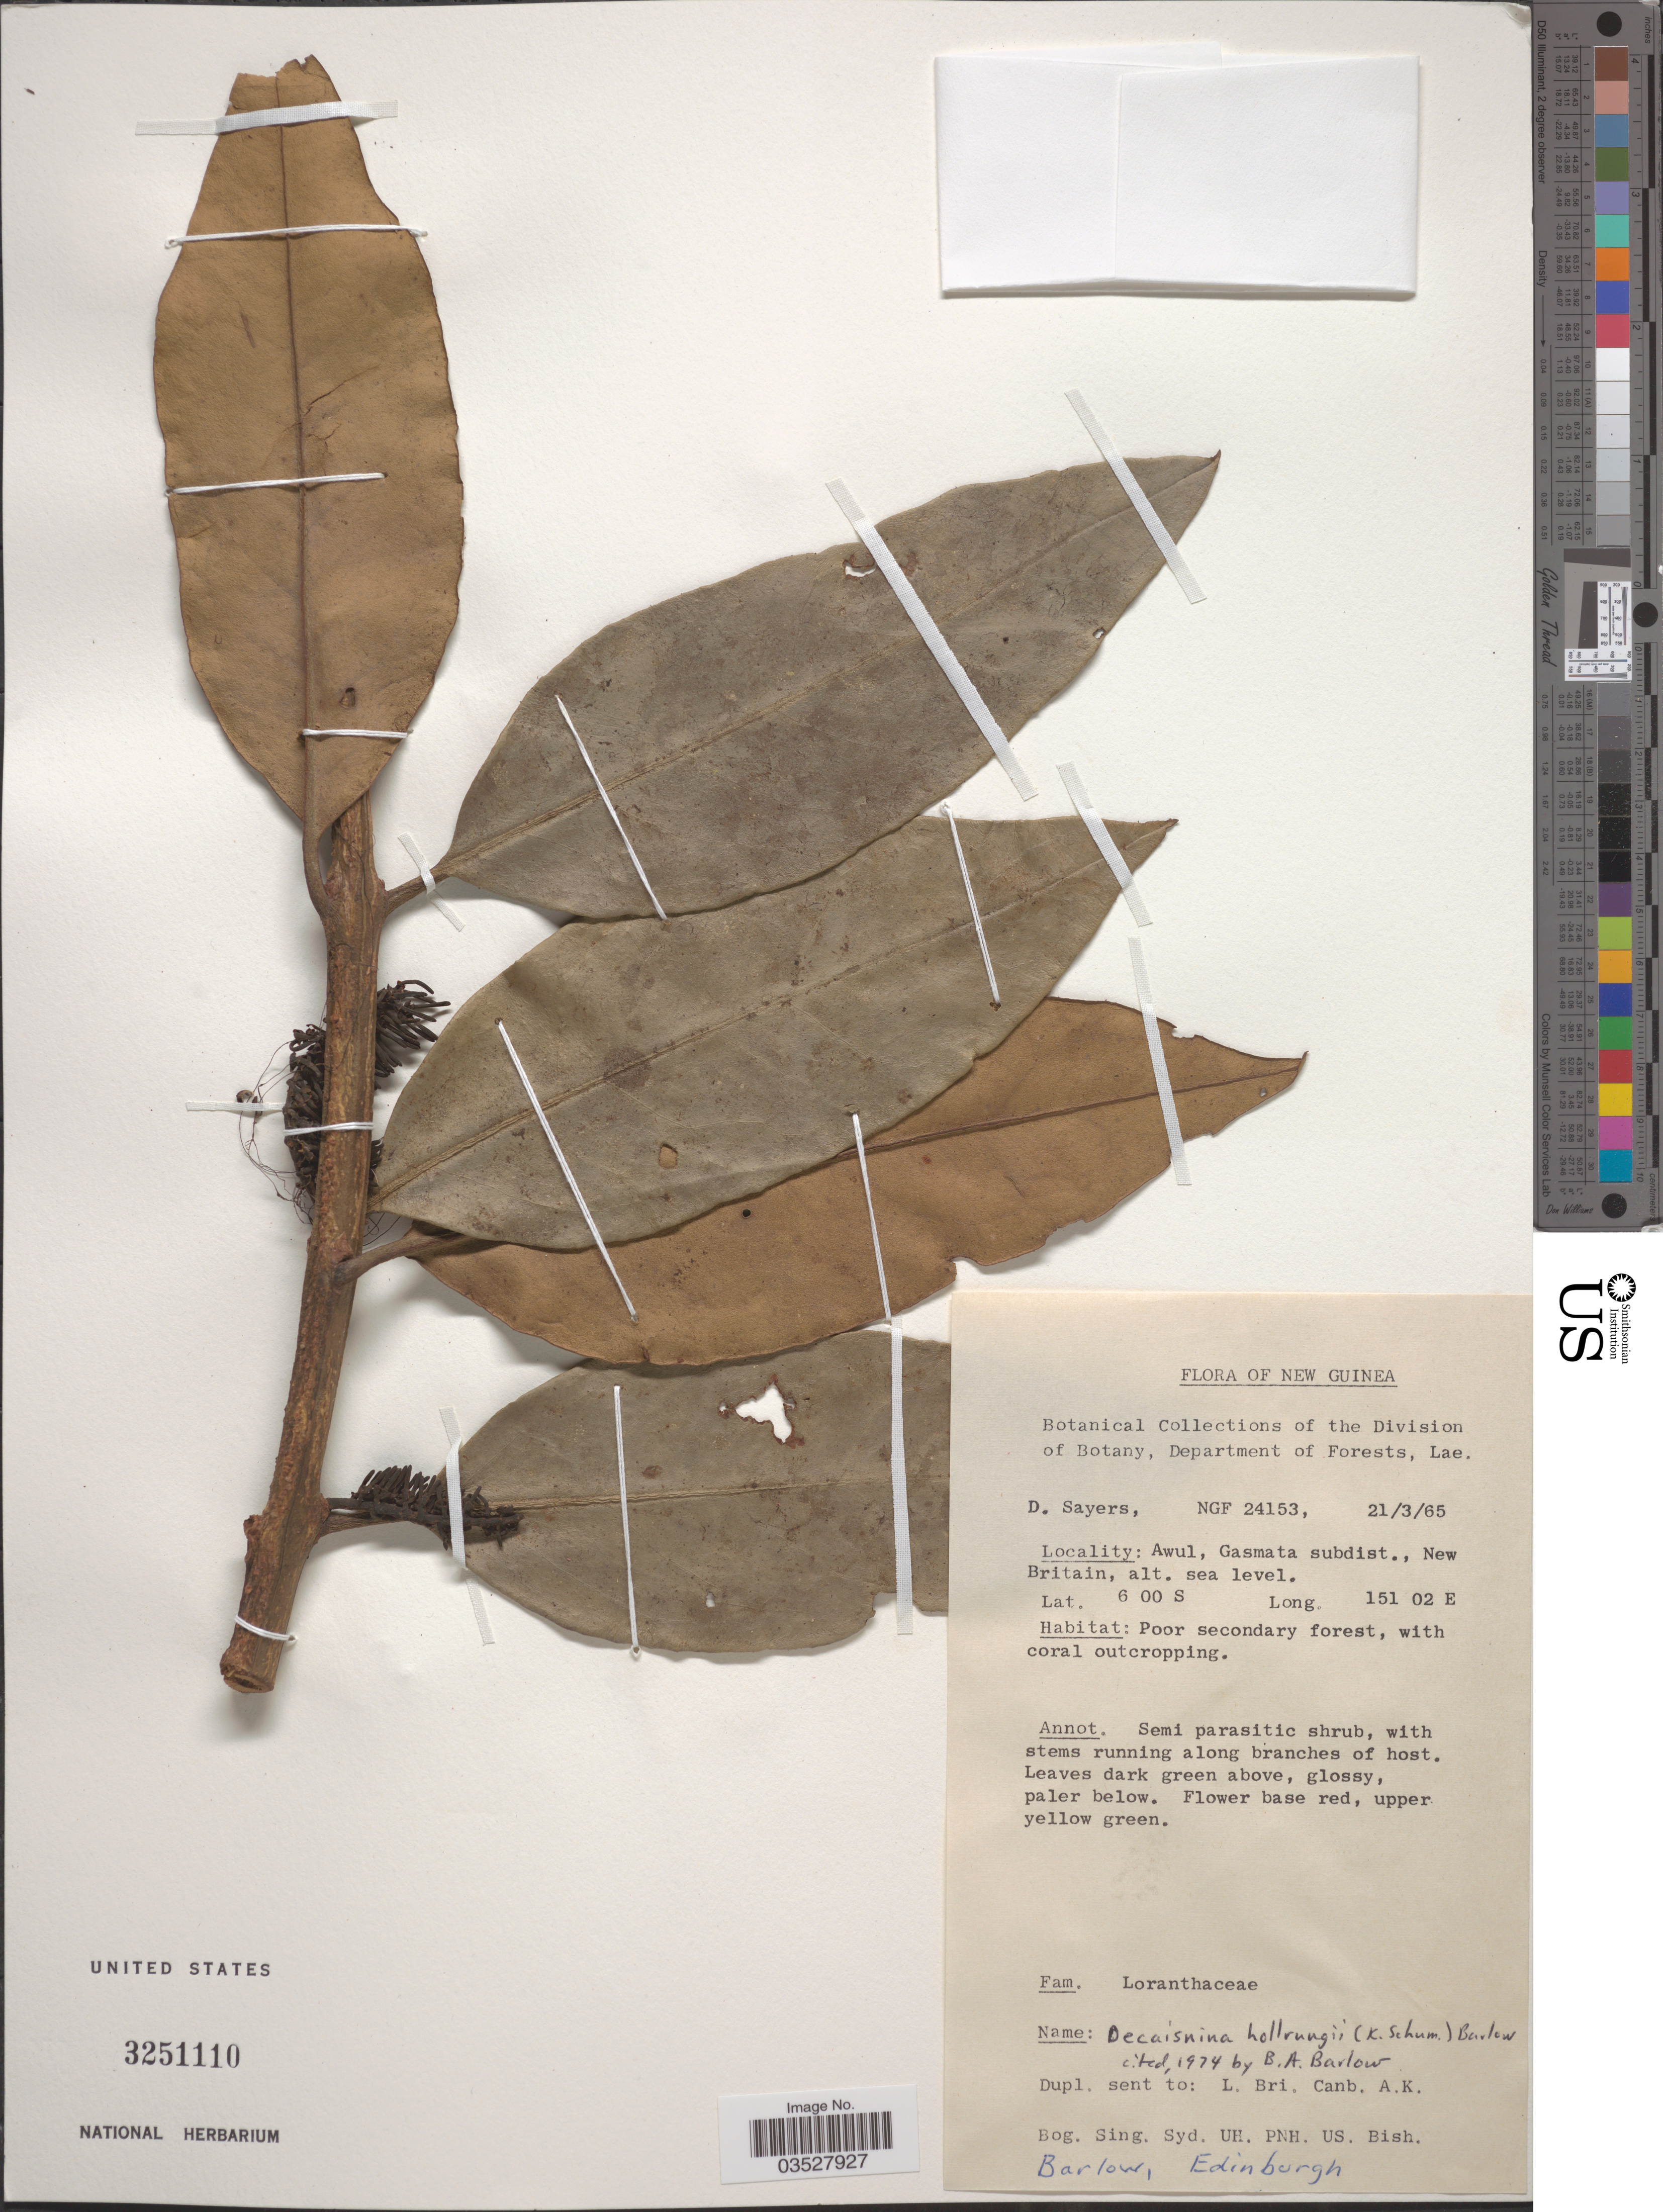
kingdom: Plantae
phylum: Tracheophyta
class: Magnoliopsida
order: Santalales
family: Loranthaceae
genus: Decaisnina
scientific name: Decaisnina hollrungii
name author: (K. Schum.) Barlow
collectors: D. Sayers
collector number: NGF24153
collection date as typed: Transcribed d/m/y: 21/3/65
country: Papua New Guinea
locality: New Guinea. Awul, Gasmata subdist., New Britain.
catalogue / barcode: US 3251110